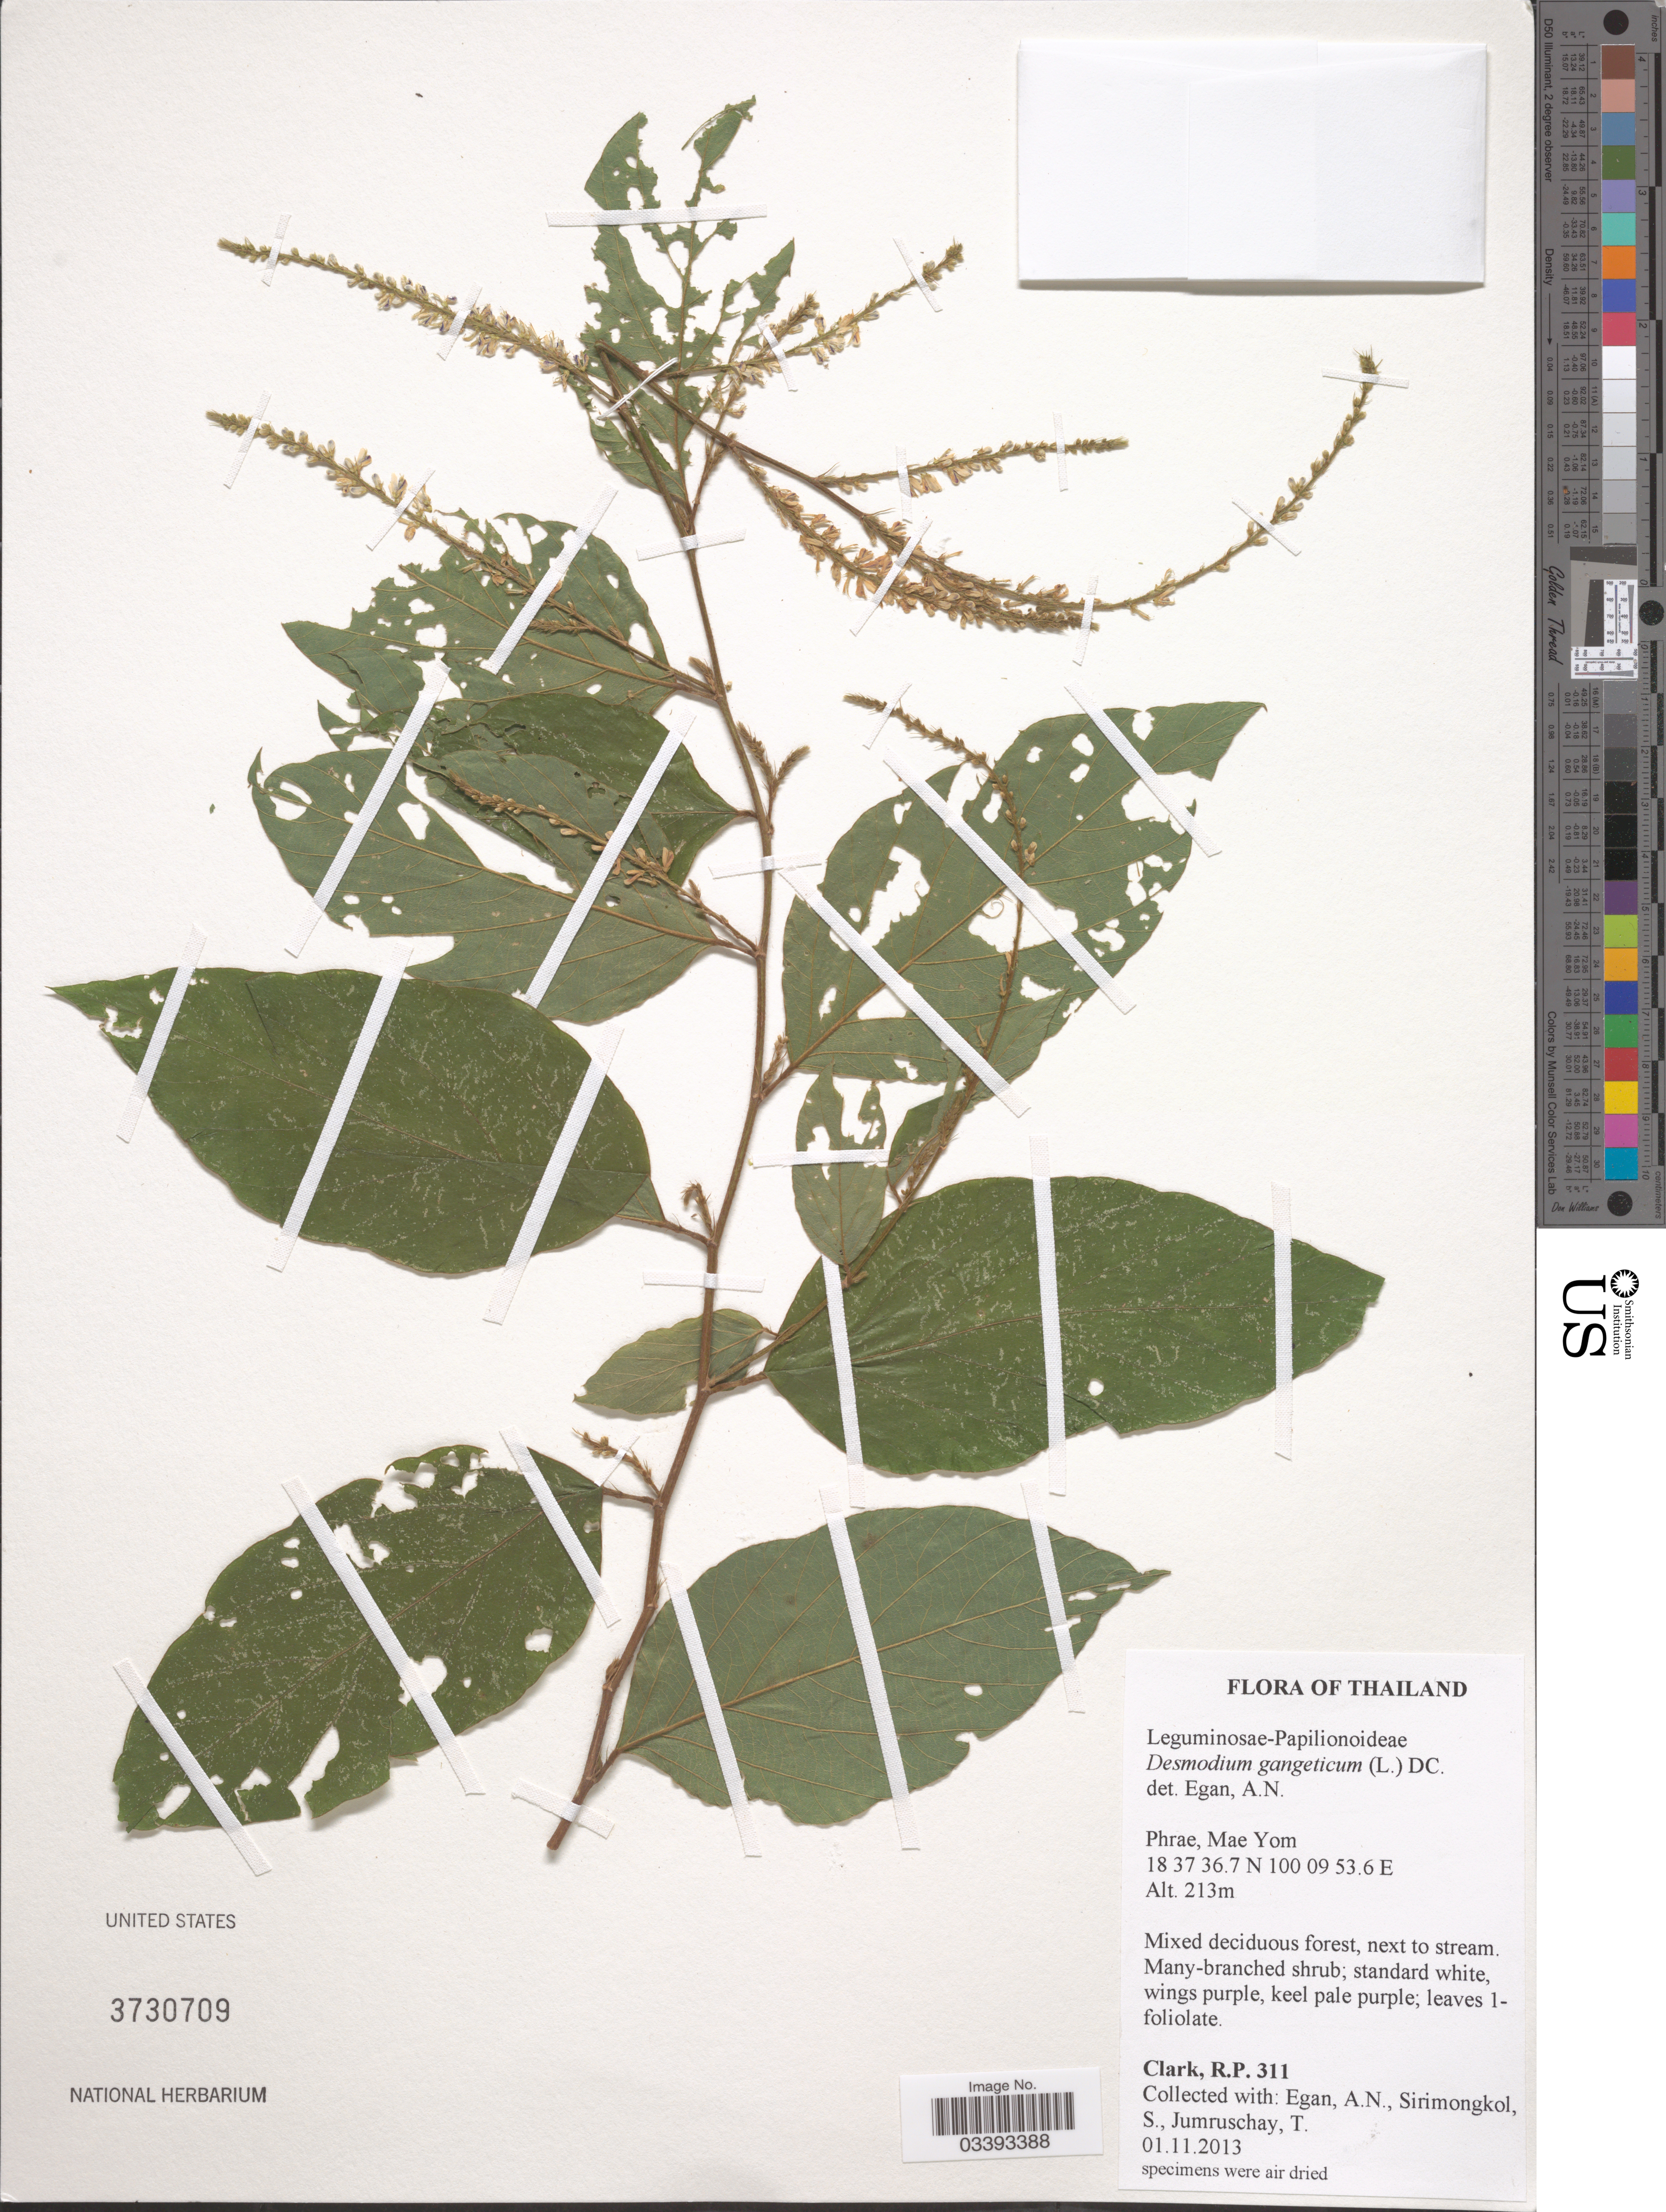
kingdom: Plantae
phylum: Tracheophyta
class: Magnoliopsida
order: Fabales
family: Fabaceae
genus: Pleurolobus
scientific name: Pleurolobus gangeticus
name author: (L.) J. St.-Hil. ex H. Ohashi & K. Ohashi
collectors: R. P. Clark, A. N. Egan, S. Sirimongkol & T. Jumruschay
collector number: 311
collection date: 2013-11-01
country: Thailand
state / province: Phrae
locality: Mae Yom.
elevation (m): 213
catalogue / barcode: US 3730709